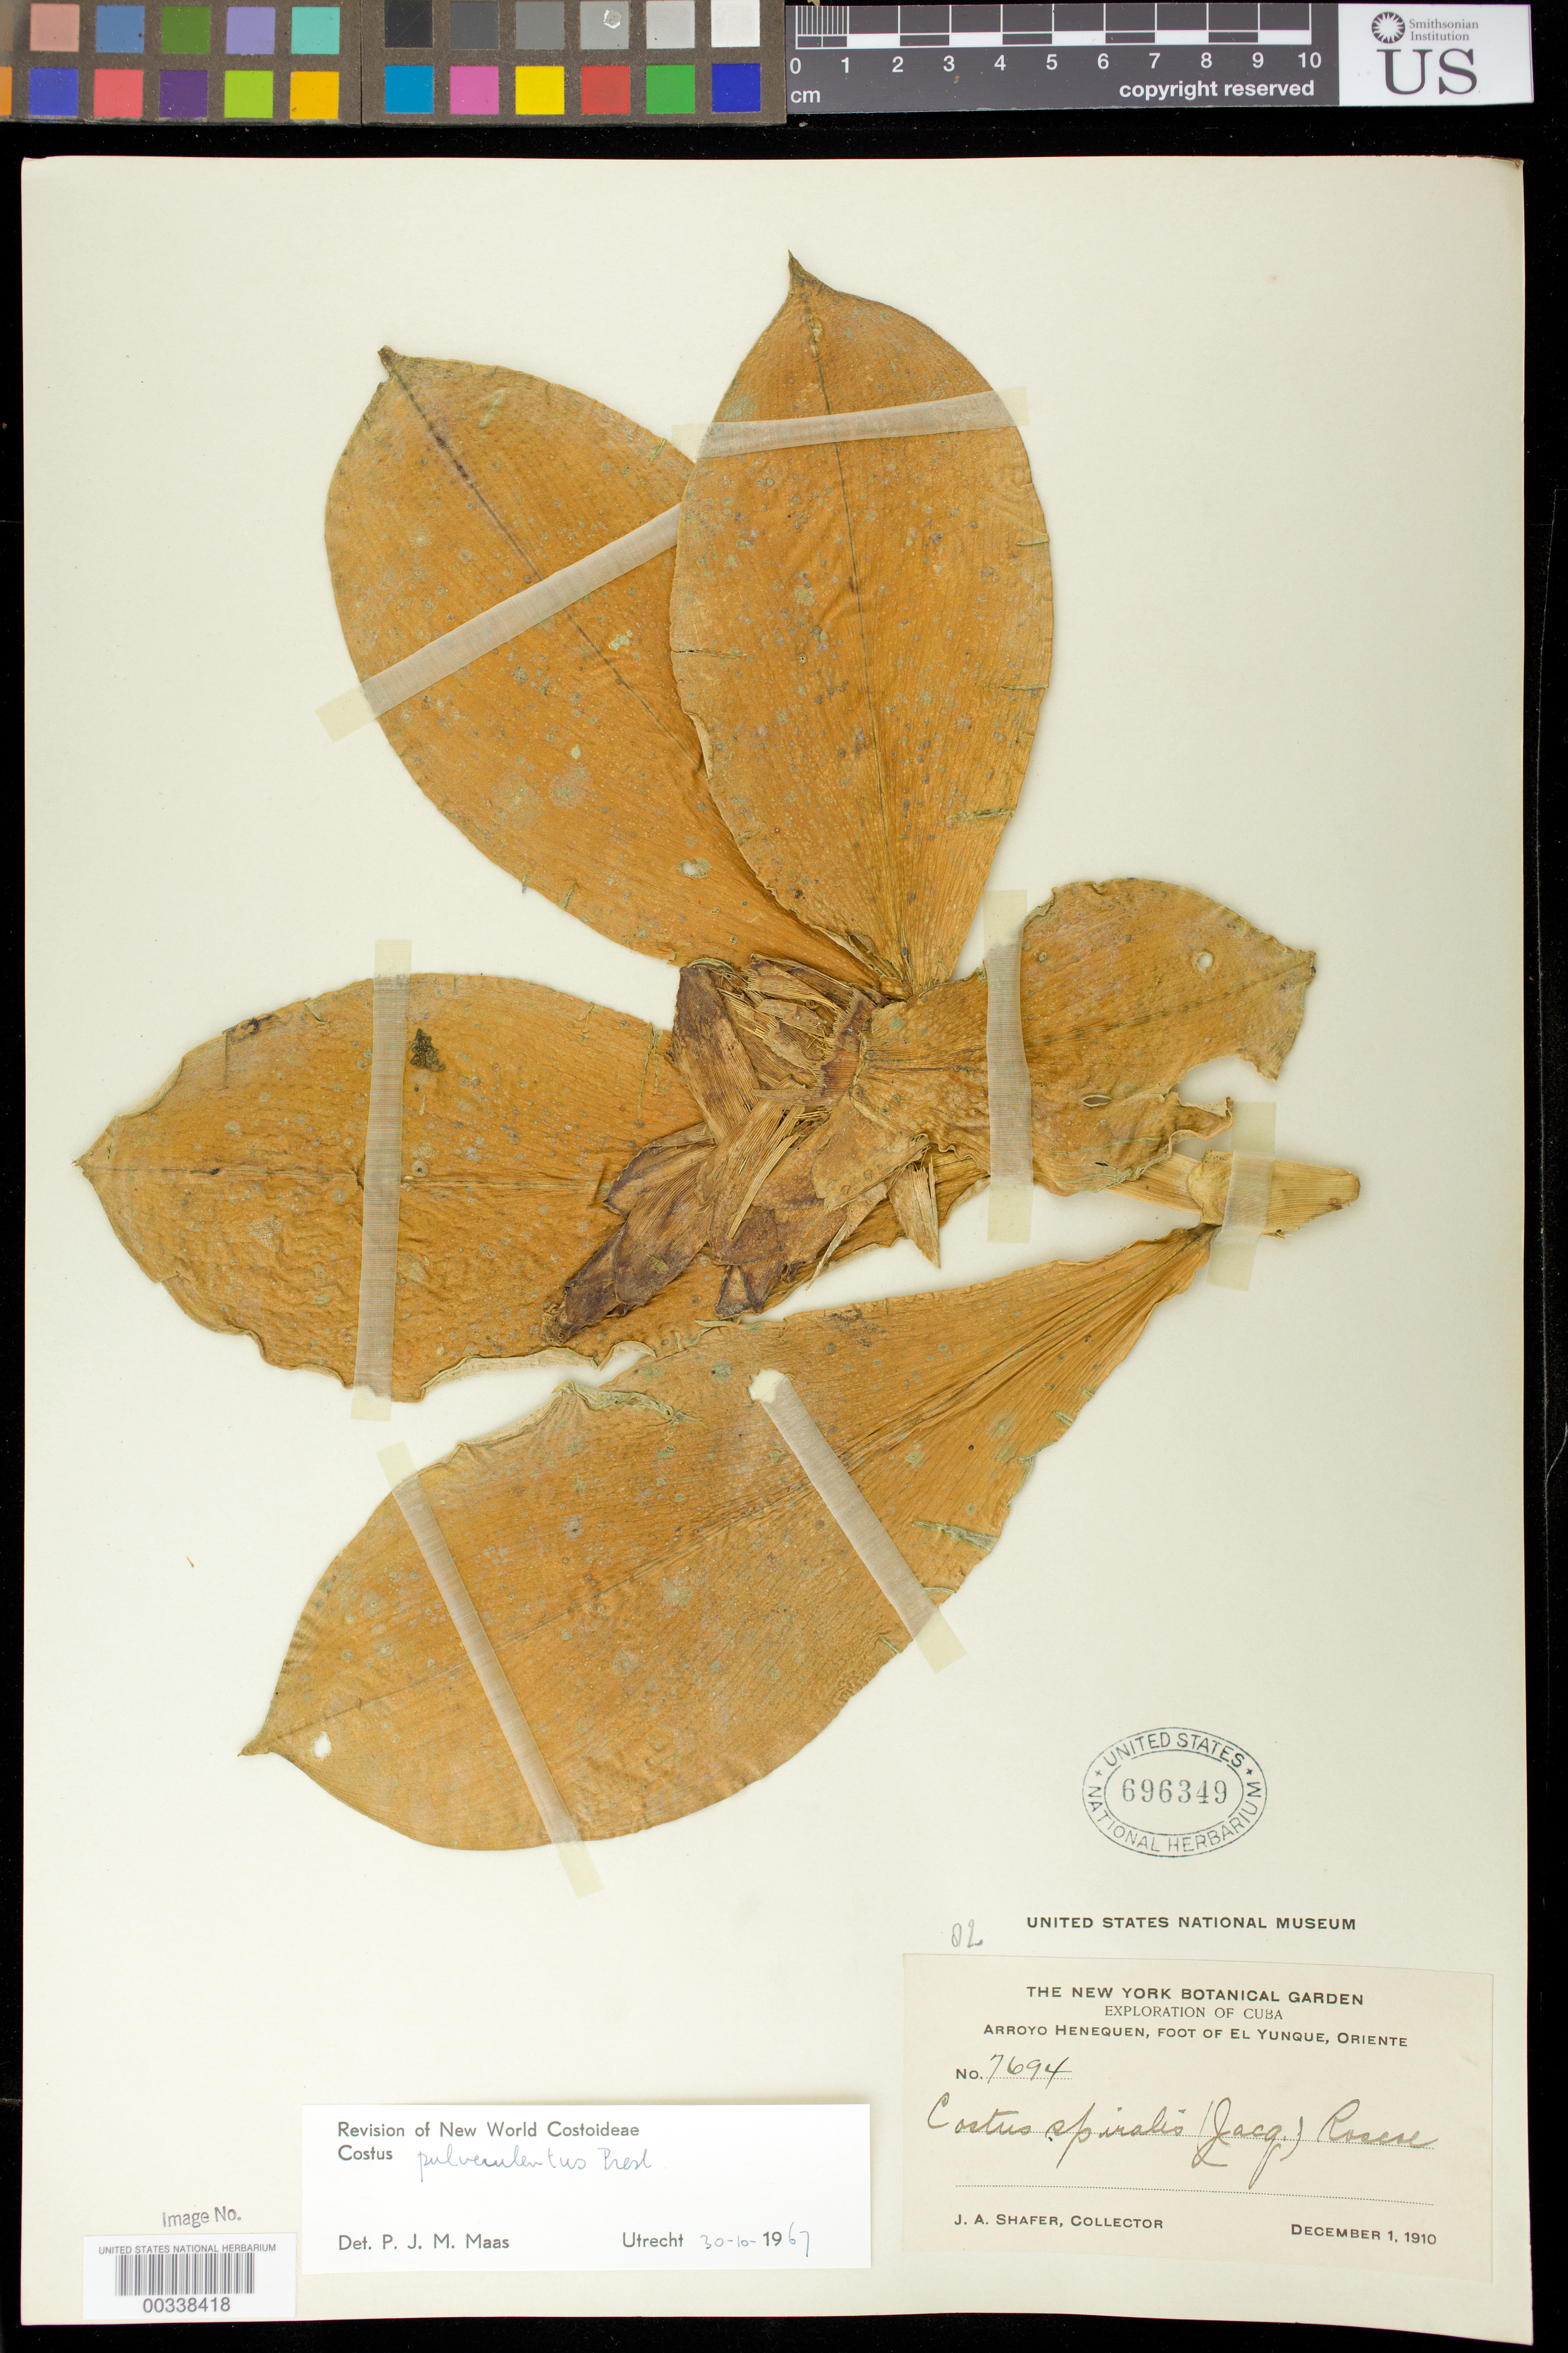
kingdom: Plantae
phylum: Tracheophyta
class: Liliopsida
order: Zingiberales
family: Costaceae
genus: Costus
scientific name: Costus pulverulentus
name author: C. Presl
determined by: Maas, Paul J. M.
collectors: J. A. Shafer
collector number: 7694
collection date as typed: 01 Dec 1910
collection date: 1910-12-01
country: Cuba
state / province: Oriente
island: Greater Antilles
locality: Arroyo Henequen, foot of El Yunque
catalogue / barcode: US 696349